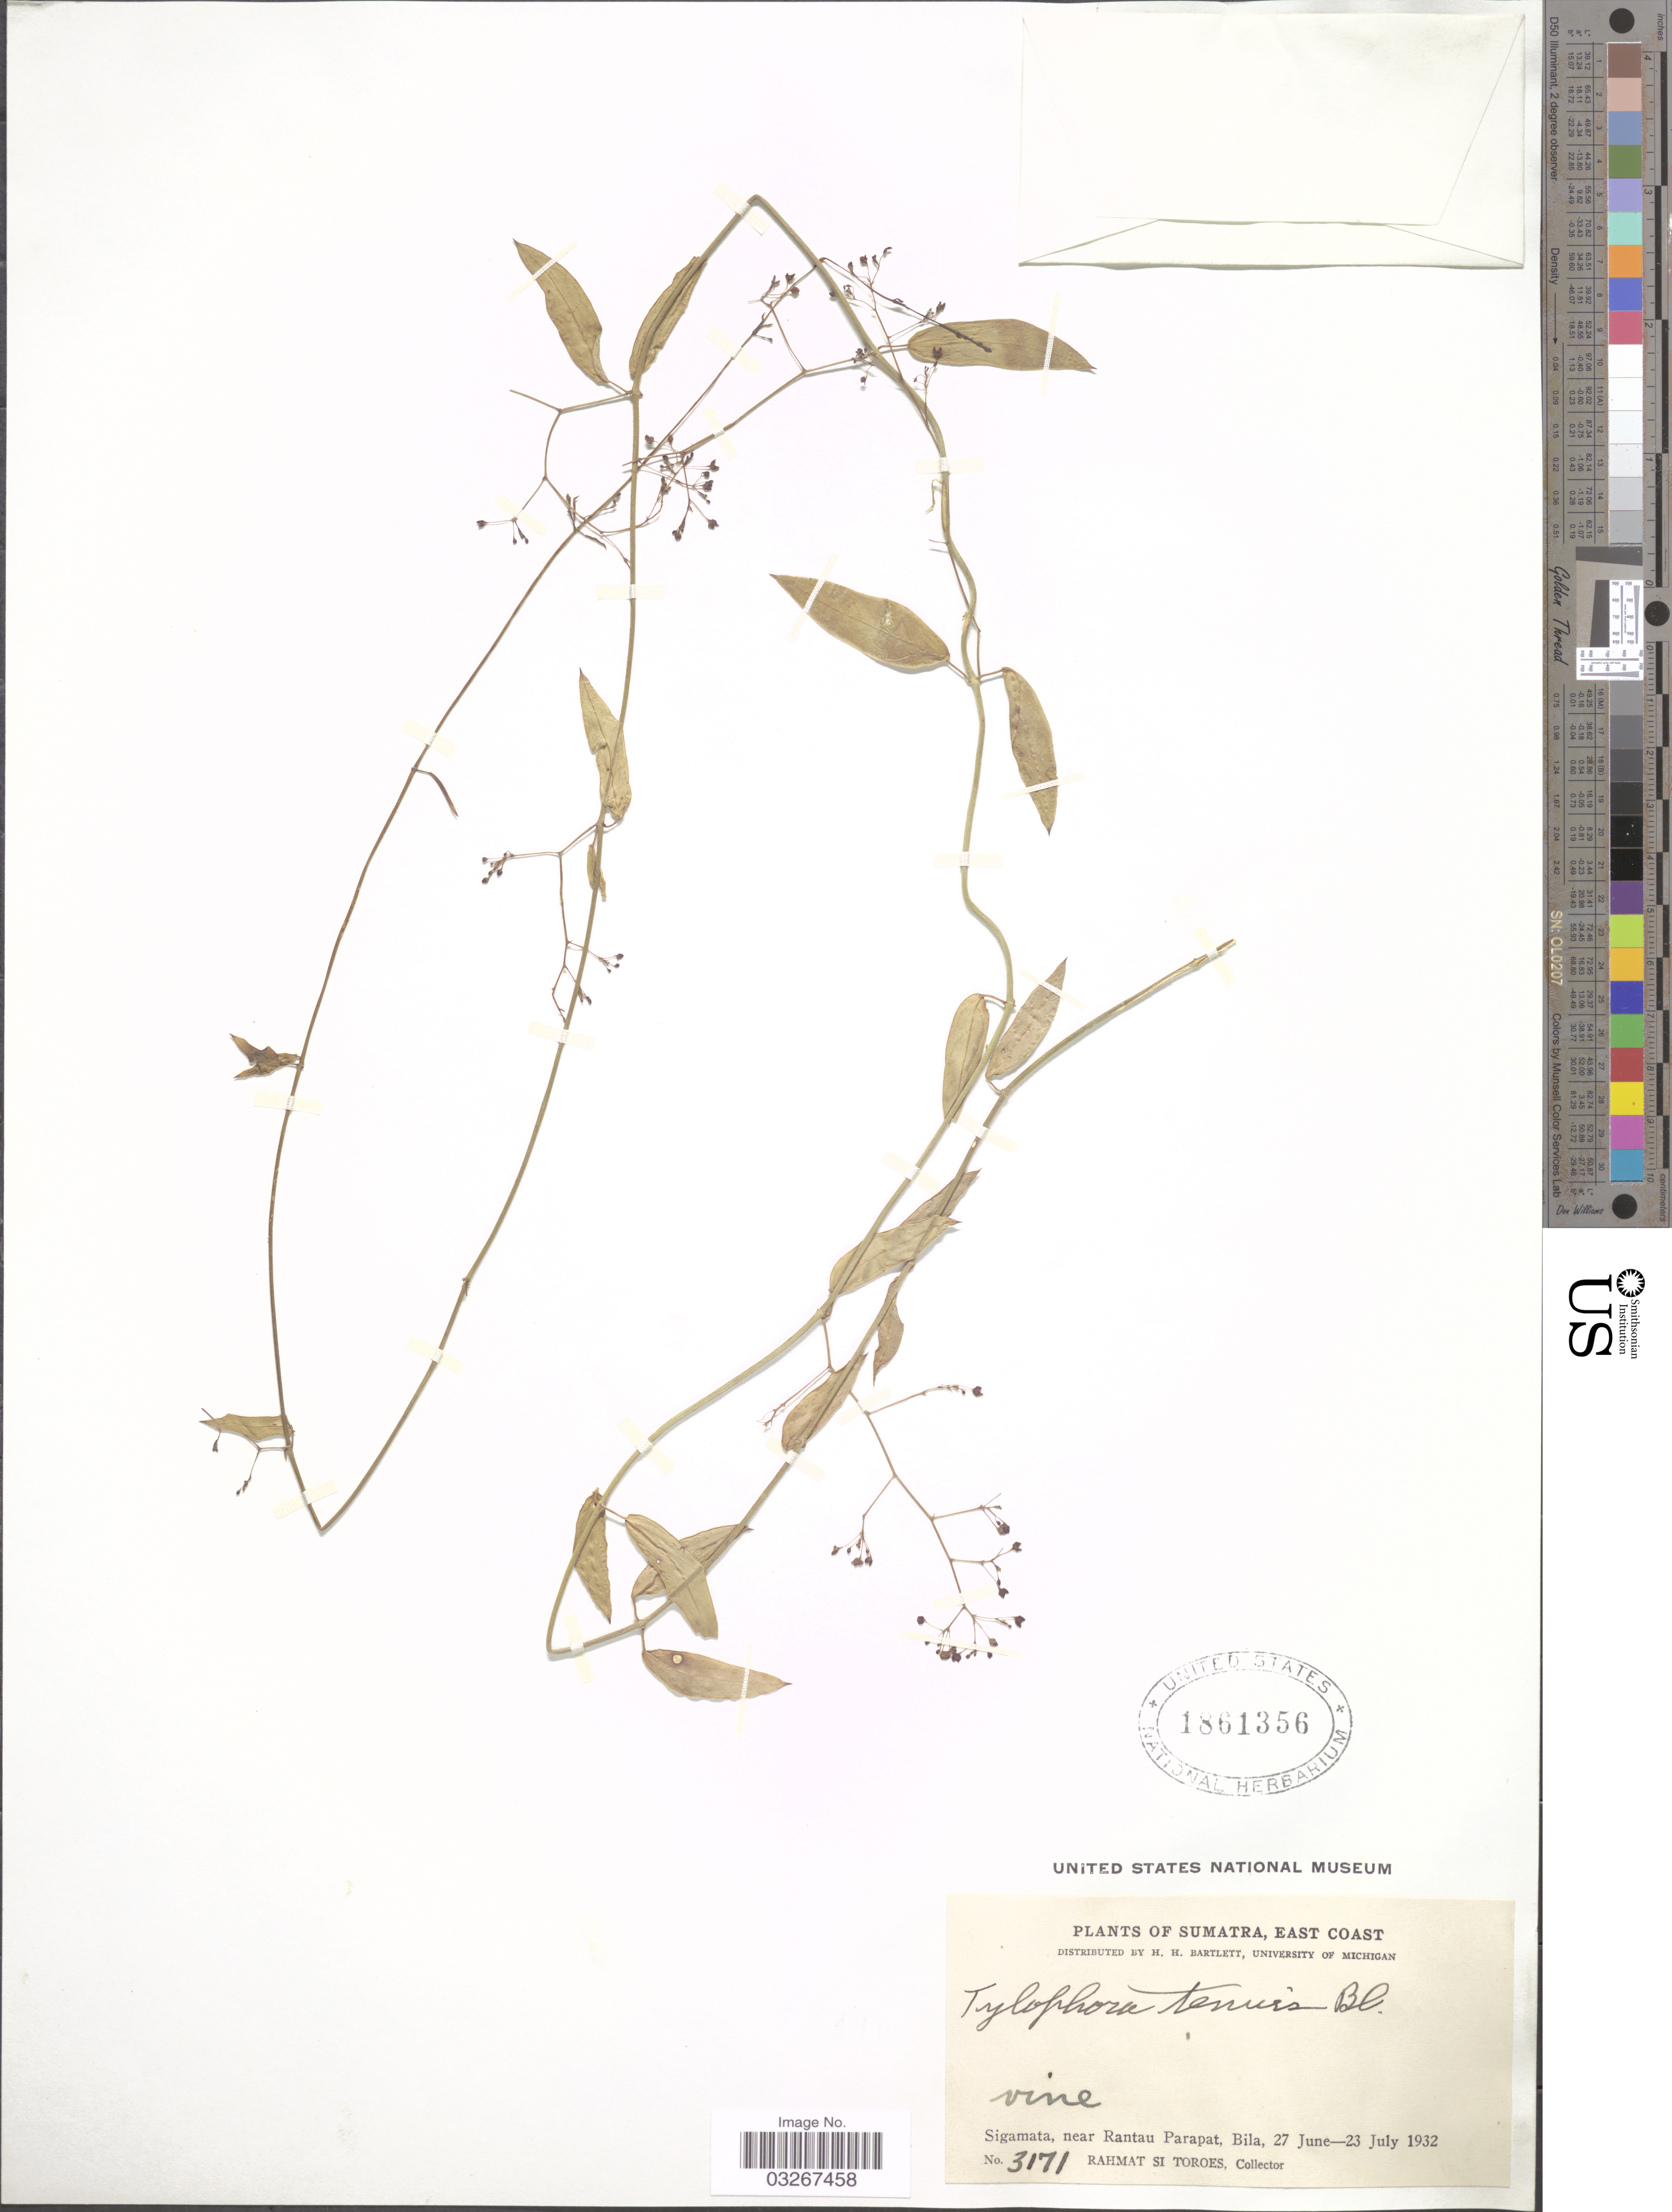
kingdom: Plantae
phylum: Tracheophyta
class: Magnoliopsida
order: Gentianales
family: Apocynaceae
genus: Tylophora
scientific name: Tylophora tenuis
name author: Blume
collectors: Rahmat Si Boeea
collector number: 3171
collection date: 1932-06-27/1932-07-23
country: Indonesia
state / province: Sumatra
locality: East Coast. Sigamata, near Rantau Parapat, Bila.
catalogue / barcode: US 1861356